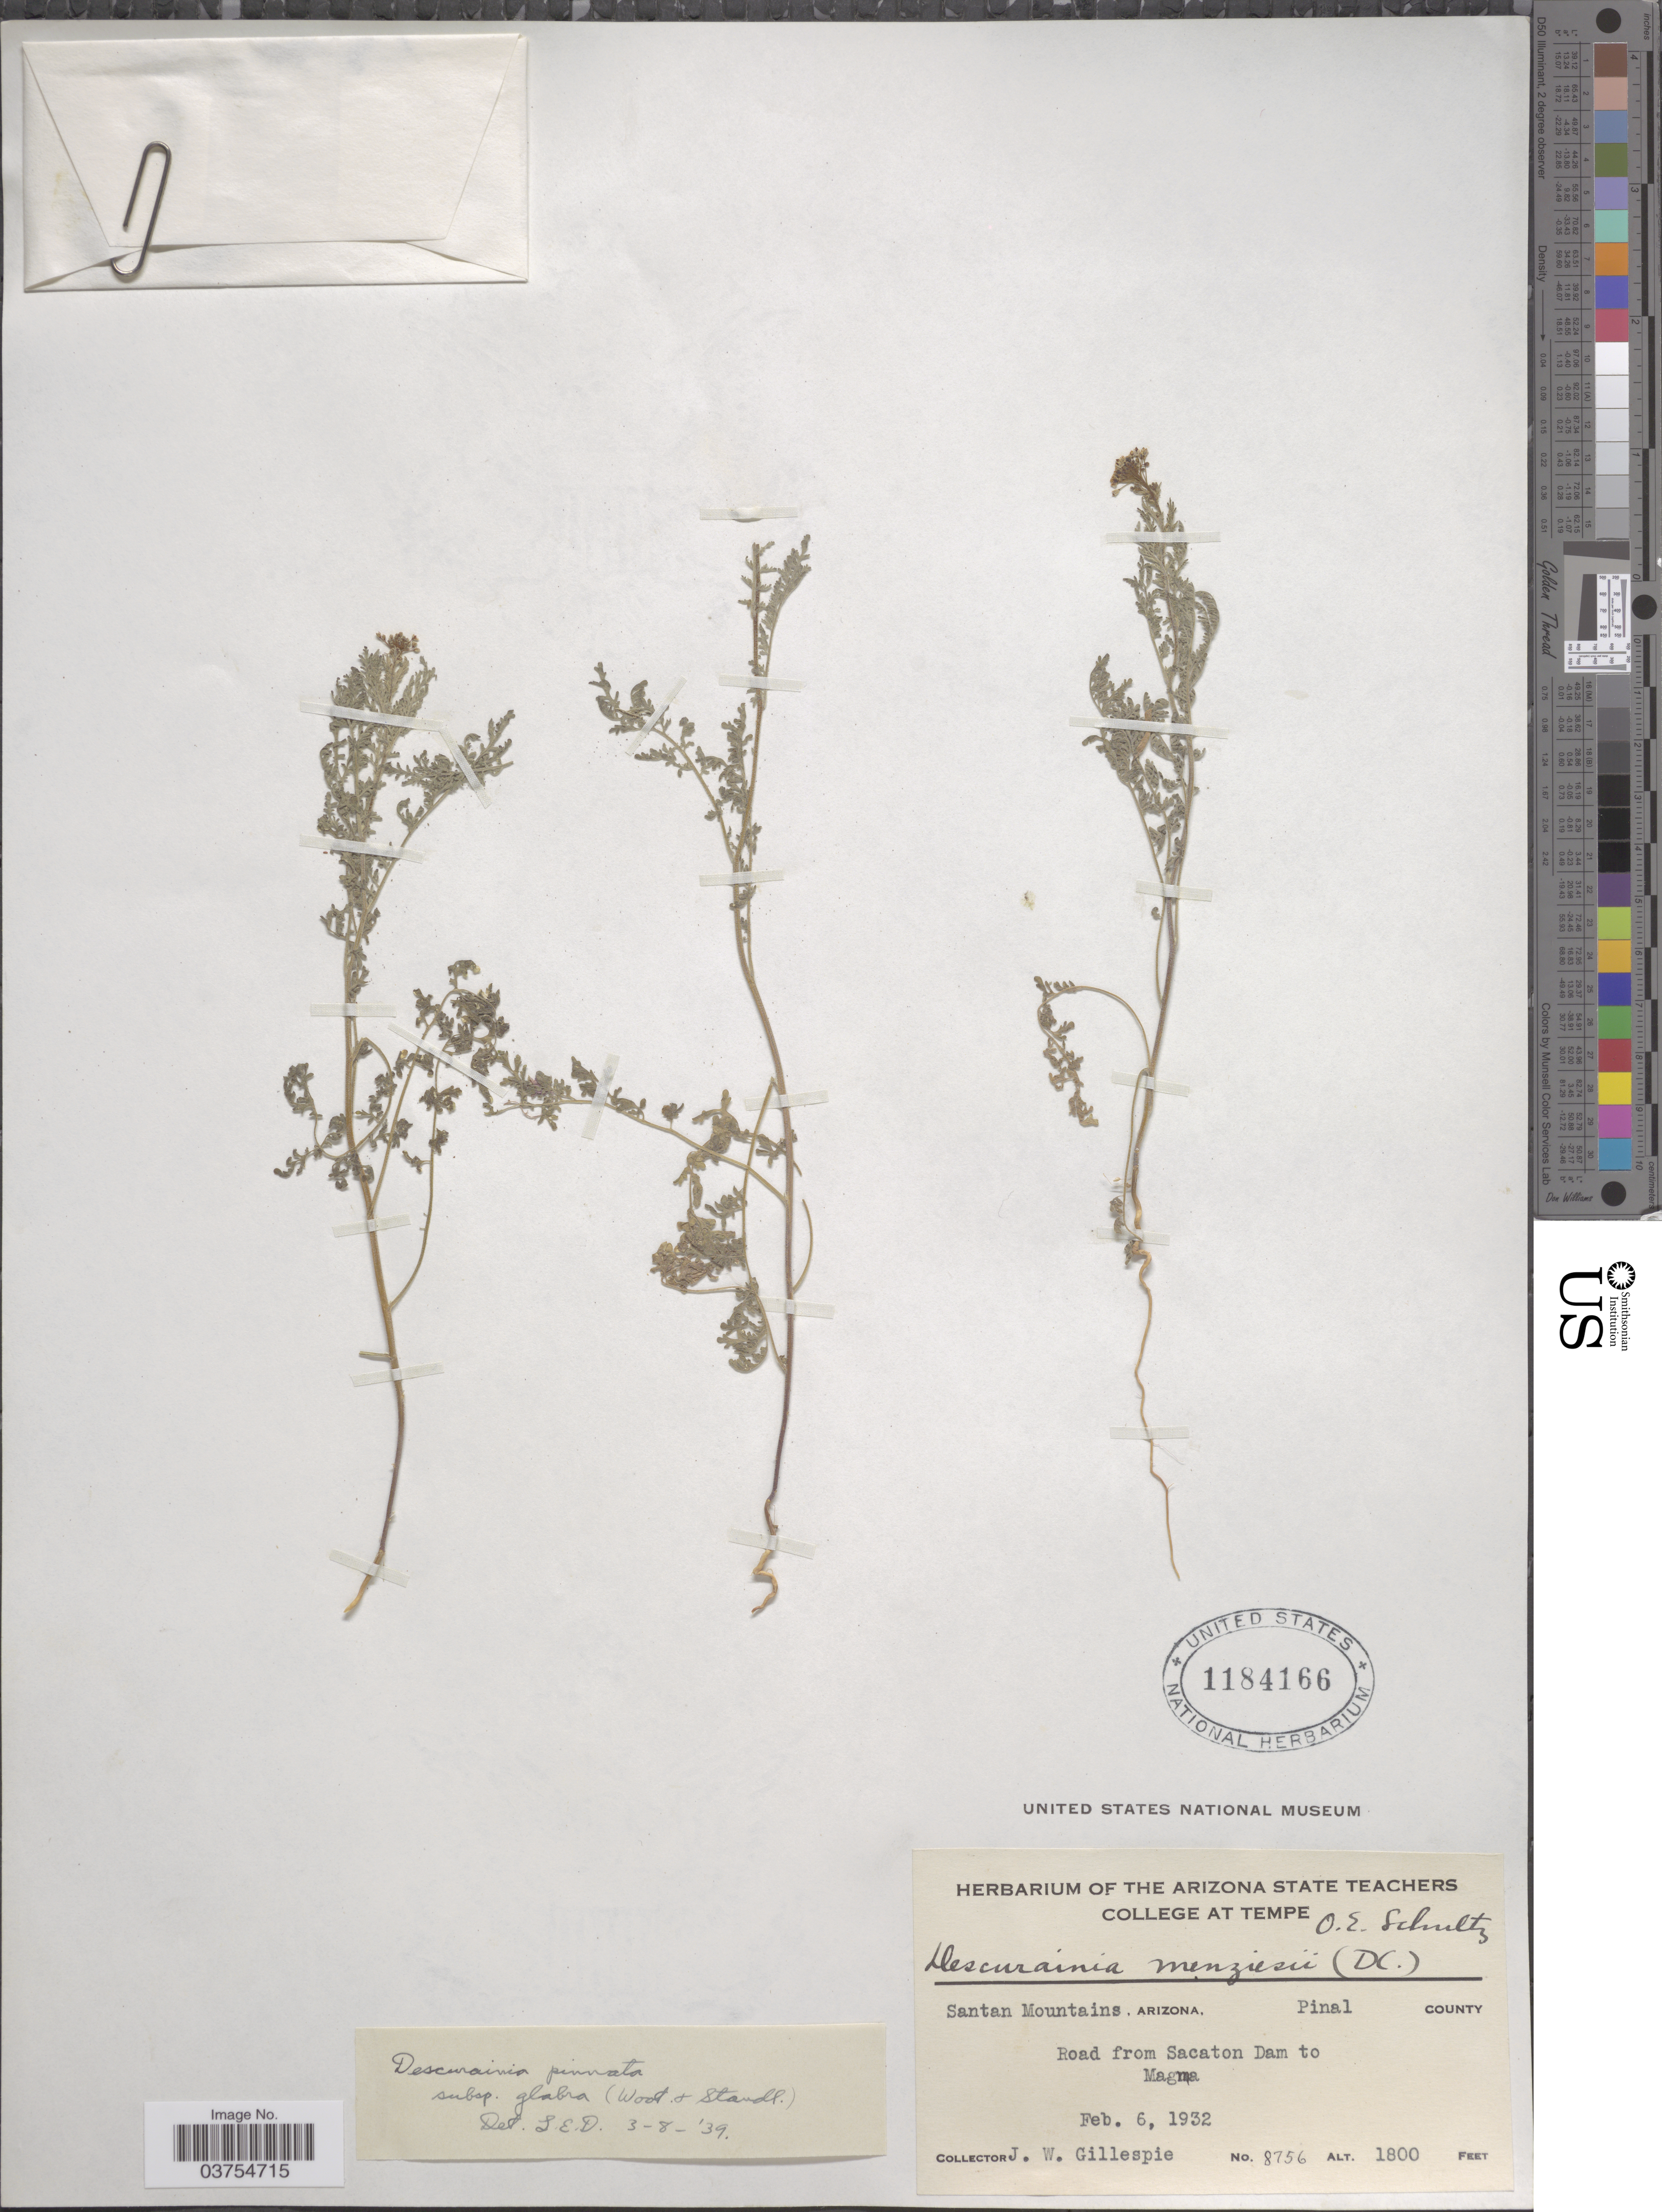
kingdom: Plantae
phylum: Tracheophyta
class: Magnoliopsida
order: Brassicales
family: Brassicaceae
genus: Descurainia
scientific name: Descurainia pinnata subsp. glabra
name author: (Wooton & Standl.) Detling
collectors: J. W. Gillespie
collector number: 8756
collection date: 1932-02-06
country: United States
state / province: Arizona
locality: Santan Mountains. Pinal County. Road from Sacaton Dam to Magma.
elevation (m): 549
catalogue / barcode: US 1184166